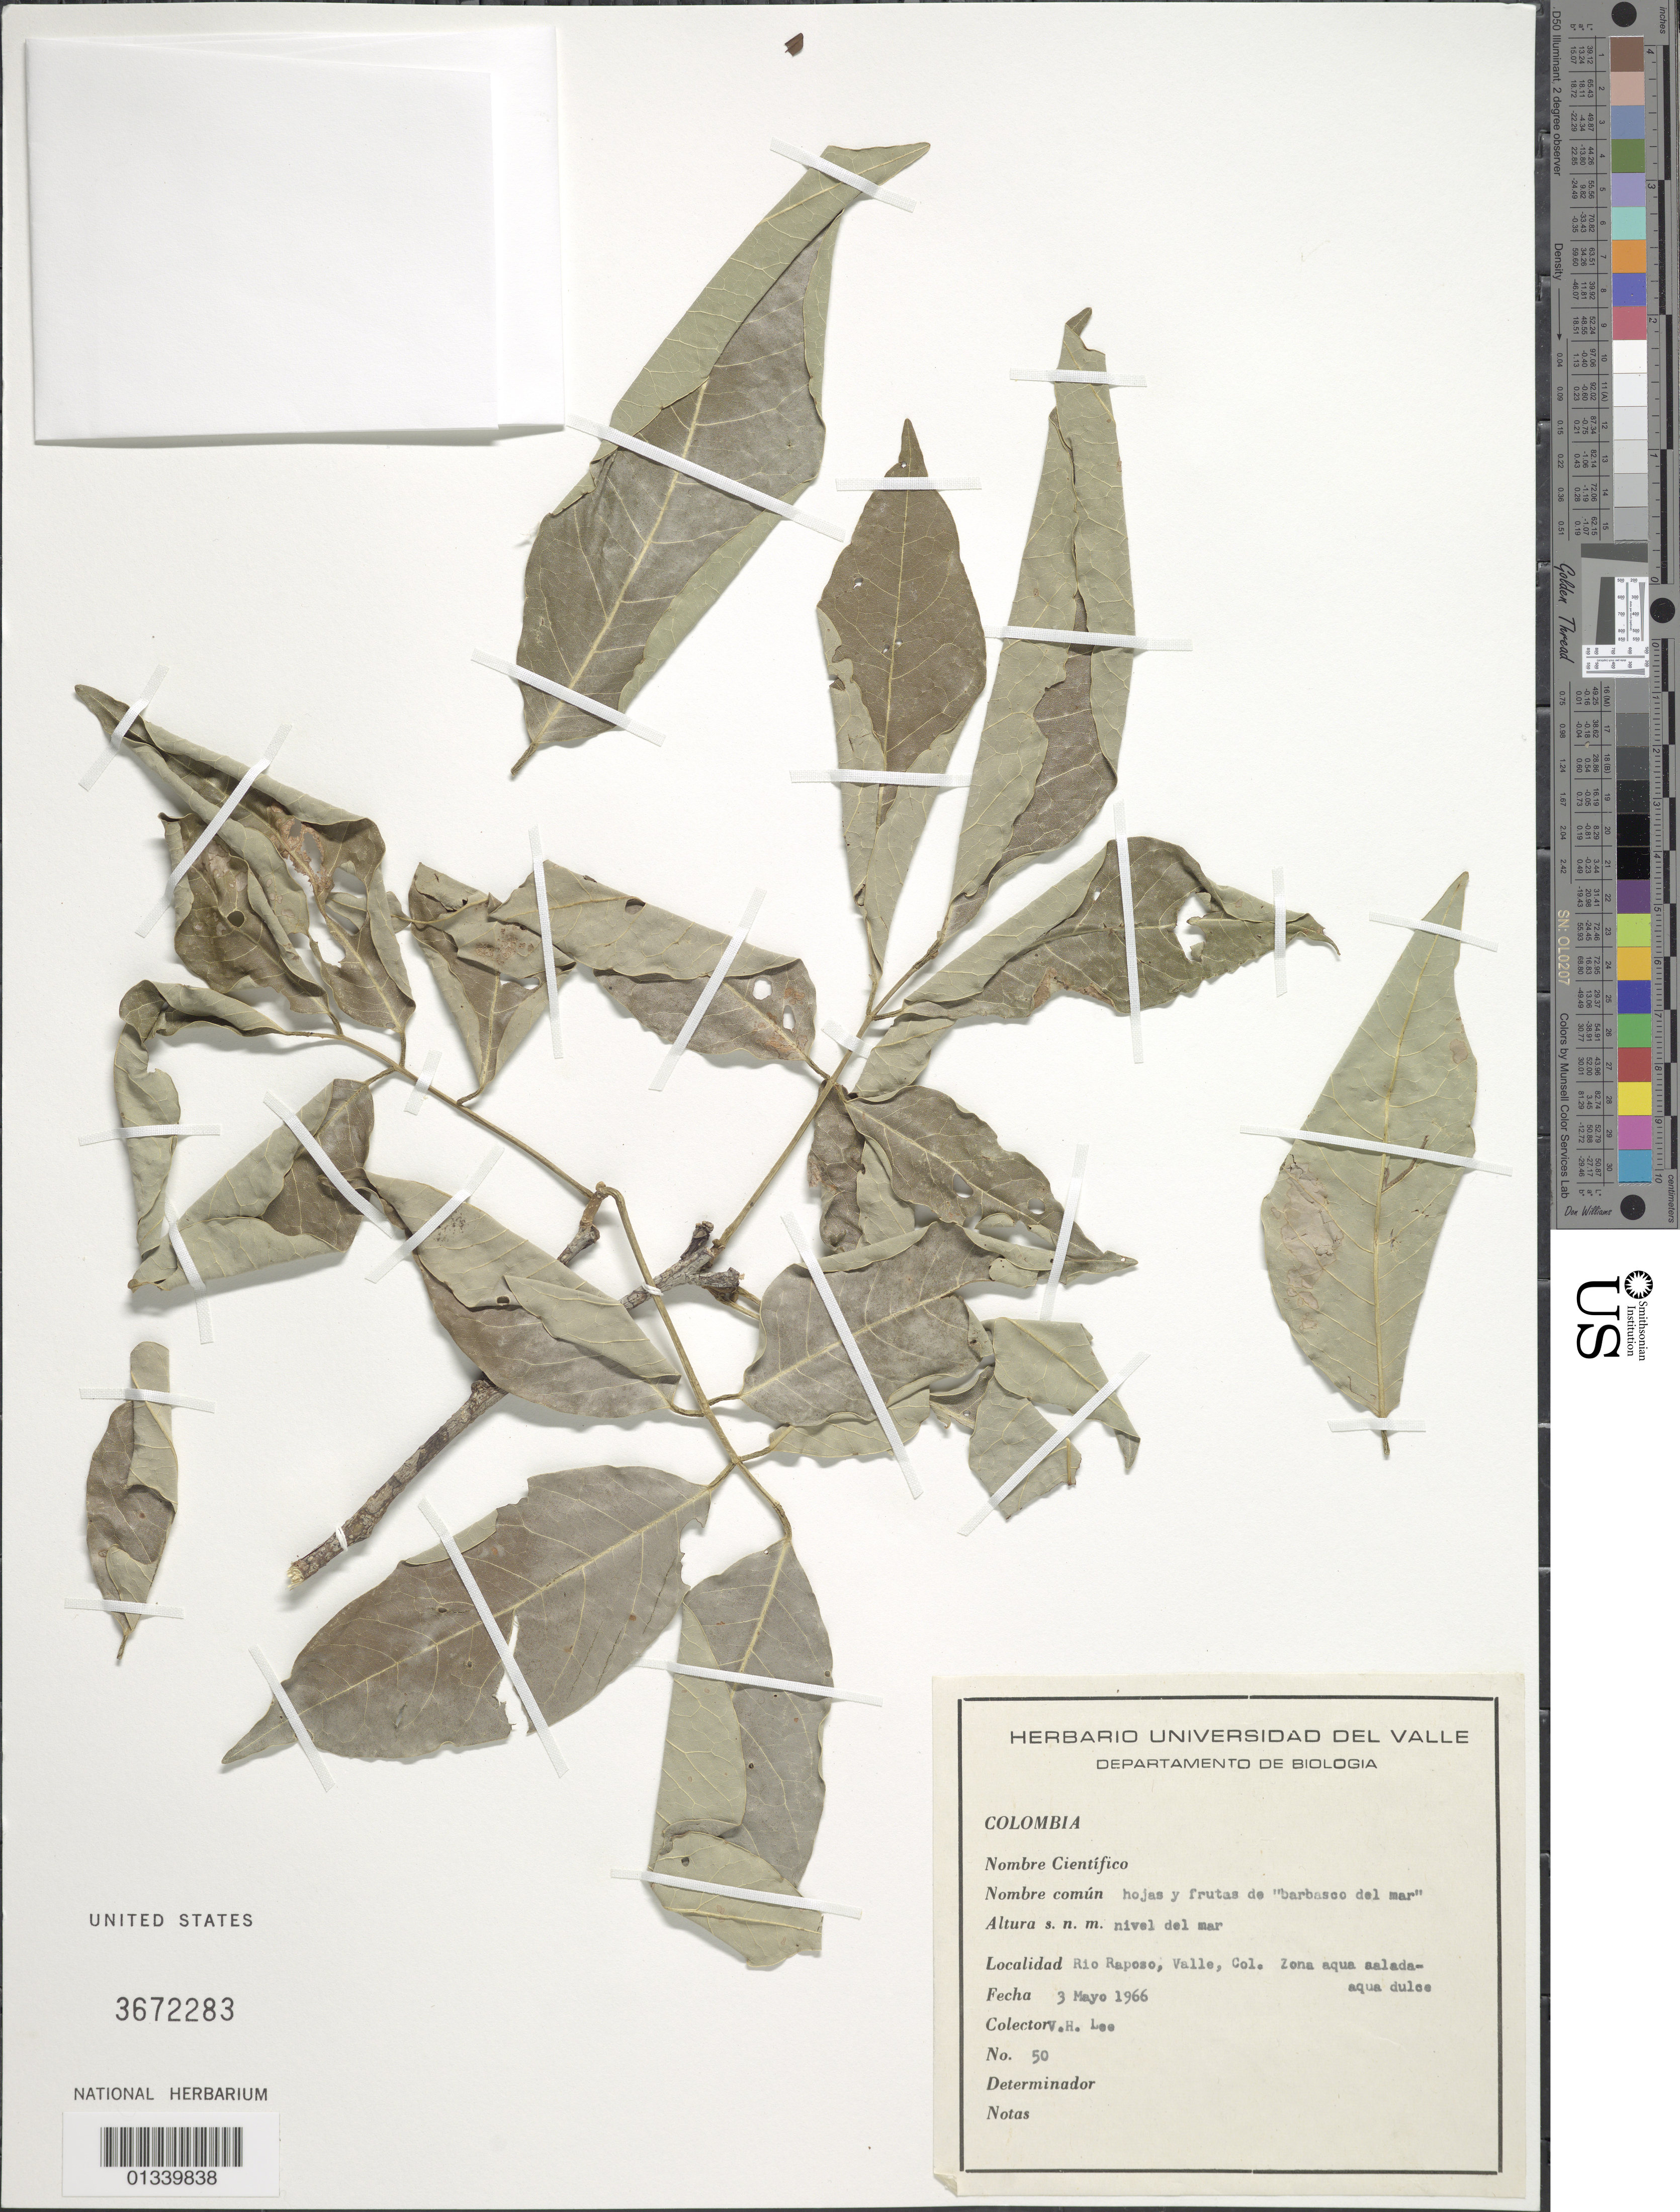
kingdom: Plantae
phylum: Tracheophyta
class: Magnoliopsida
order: Fabales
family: Fabaceae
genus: Muellera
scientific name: Muellera sp.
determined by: Trujillo, A. M.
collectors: V. H. Lee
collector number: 50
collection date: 1966-05-03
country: Colombia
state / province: Valle del Cauca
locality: Rio Raposo, Zona aqua salada-aqua dulce. Nivel del mar.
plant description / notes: Hojas y frutas de "barbasco del mar"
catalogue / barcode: US 3672283